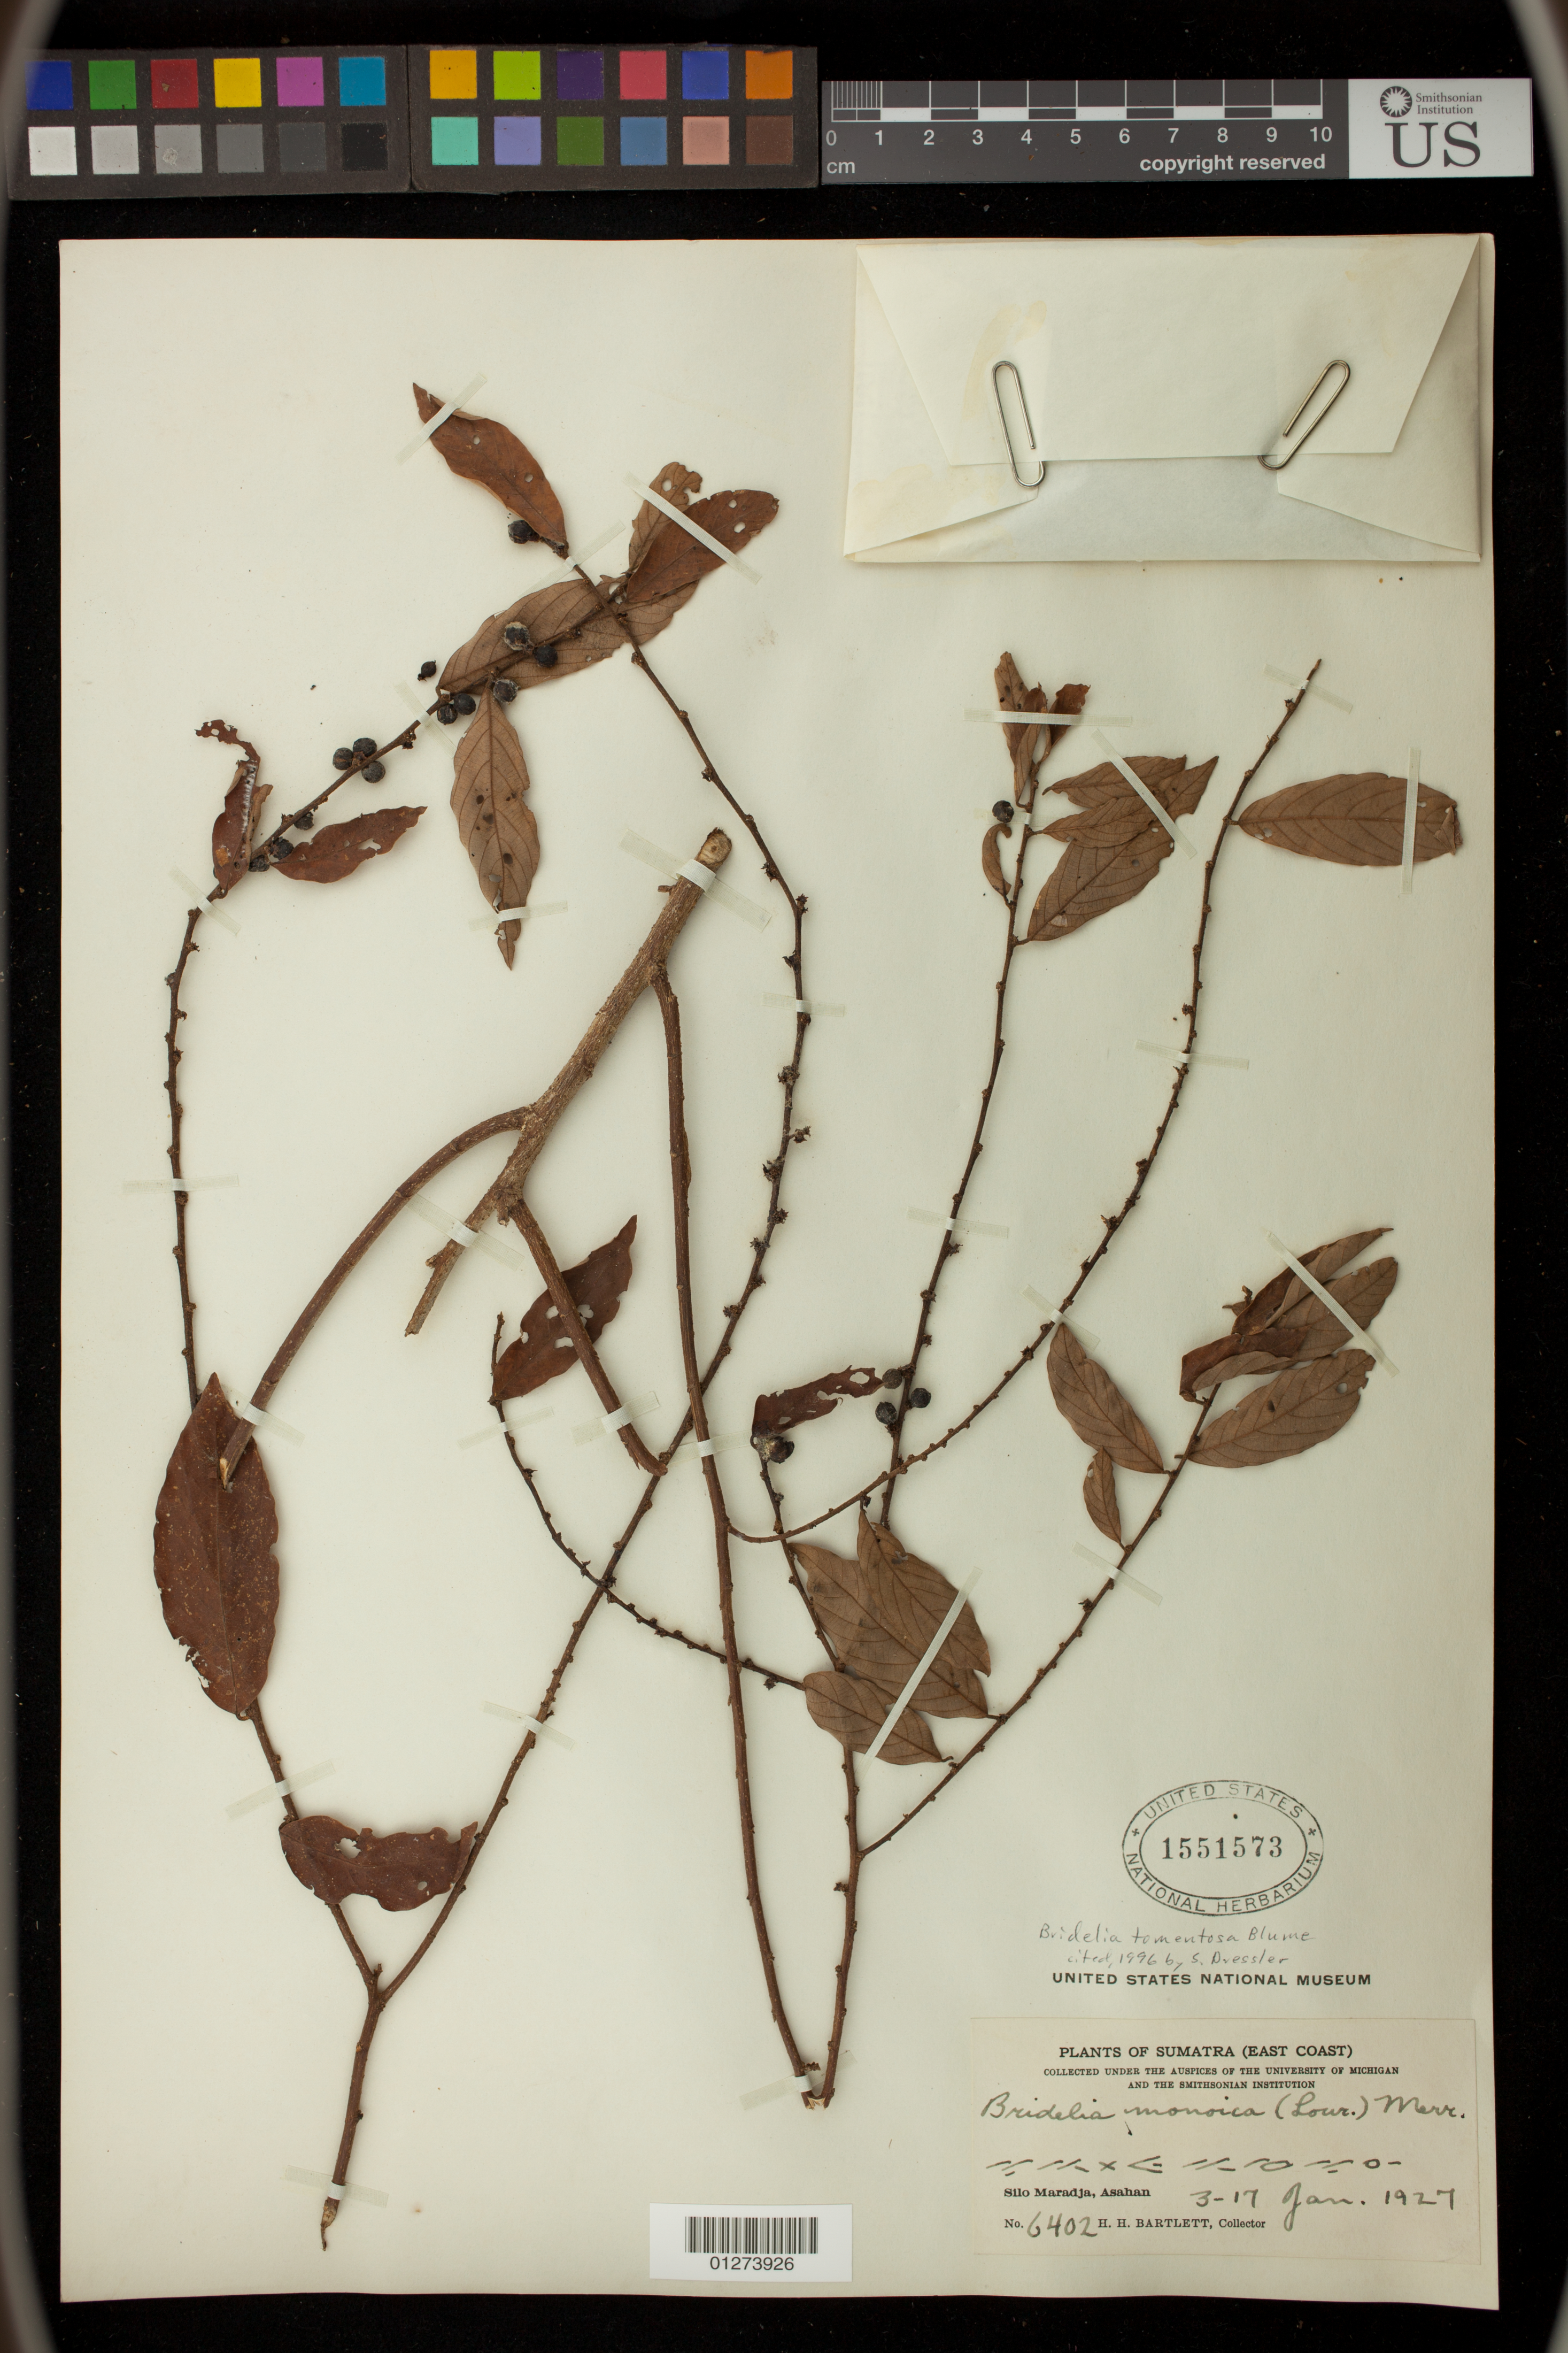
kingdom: Plantae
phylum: Tracheophyta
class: Magnoliopsida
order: Malpighiales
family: Phyllanthaceae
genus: Bridelia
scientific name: Bridelia tomentosa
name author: Blume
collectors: H. H. Bartlett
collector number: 6402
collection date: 1927-01-03/1927-01-17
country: Indonesia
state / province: Sumatra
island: Sumatra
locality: Silo Maradja, Asahan, North Sumatra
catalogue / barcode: US 1551573